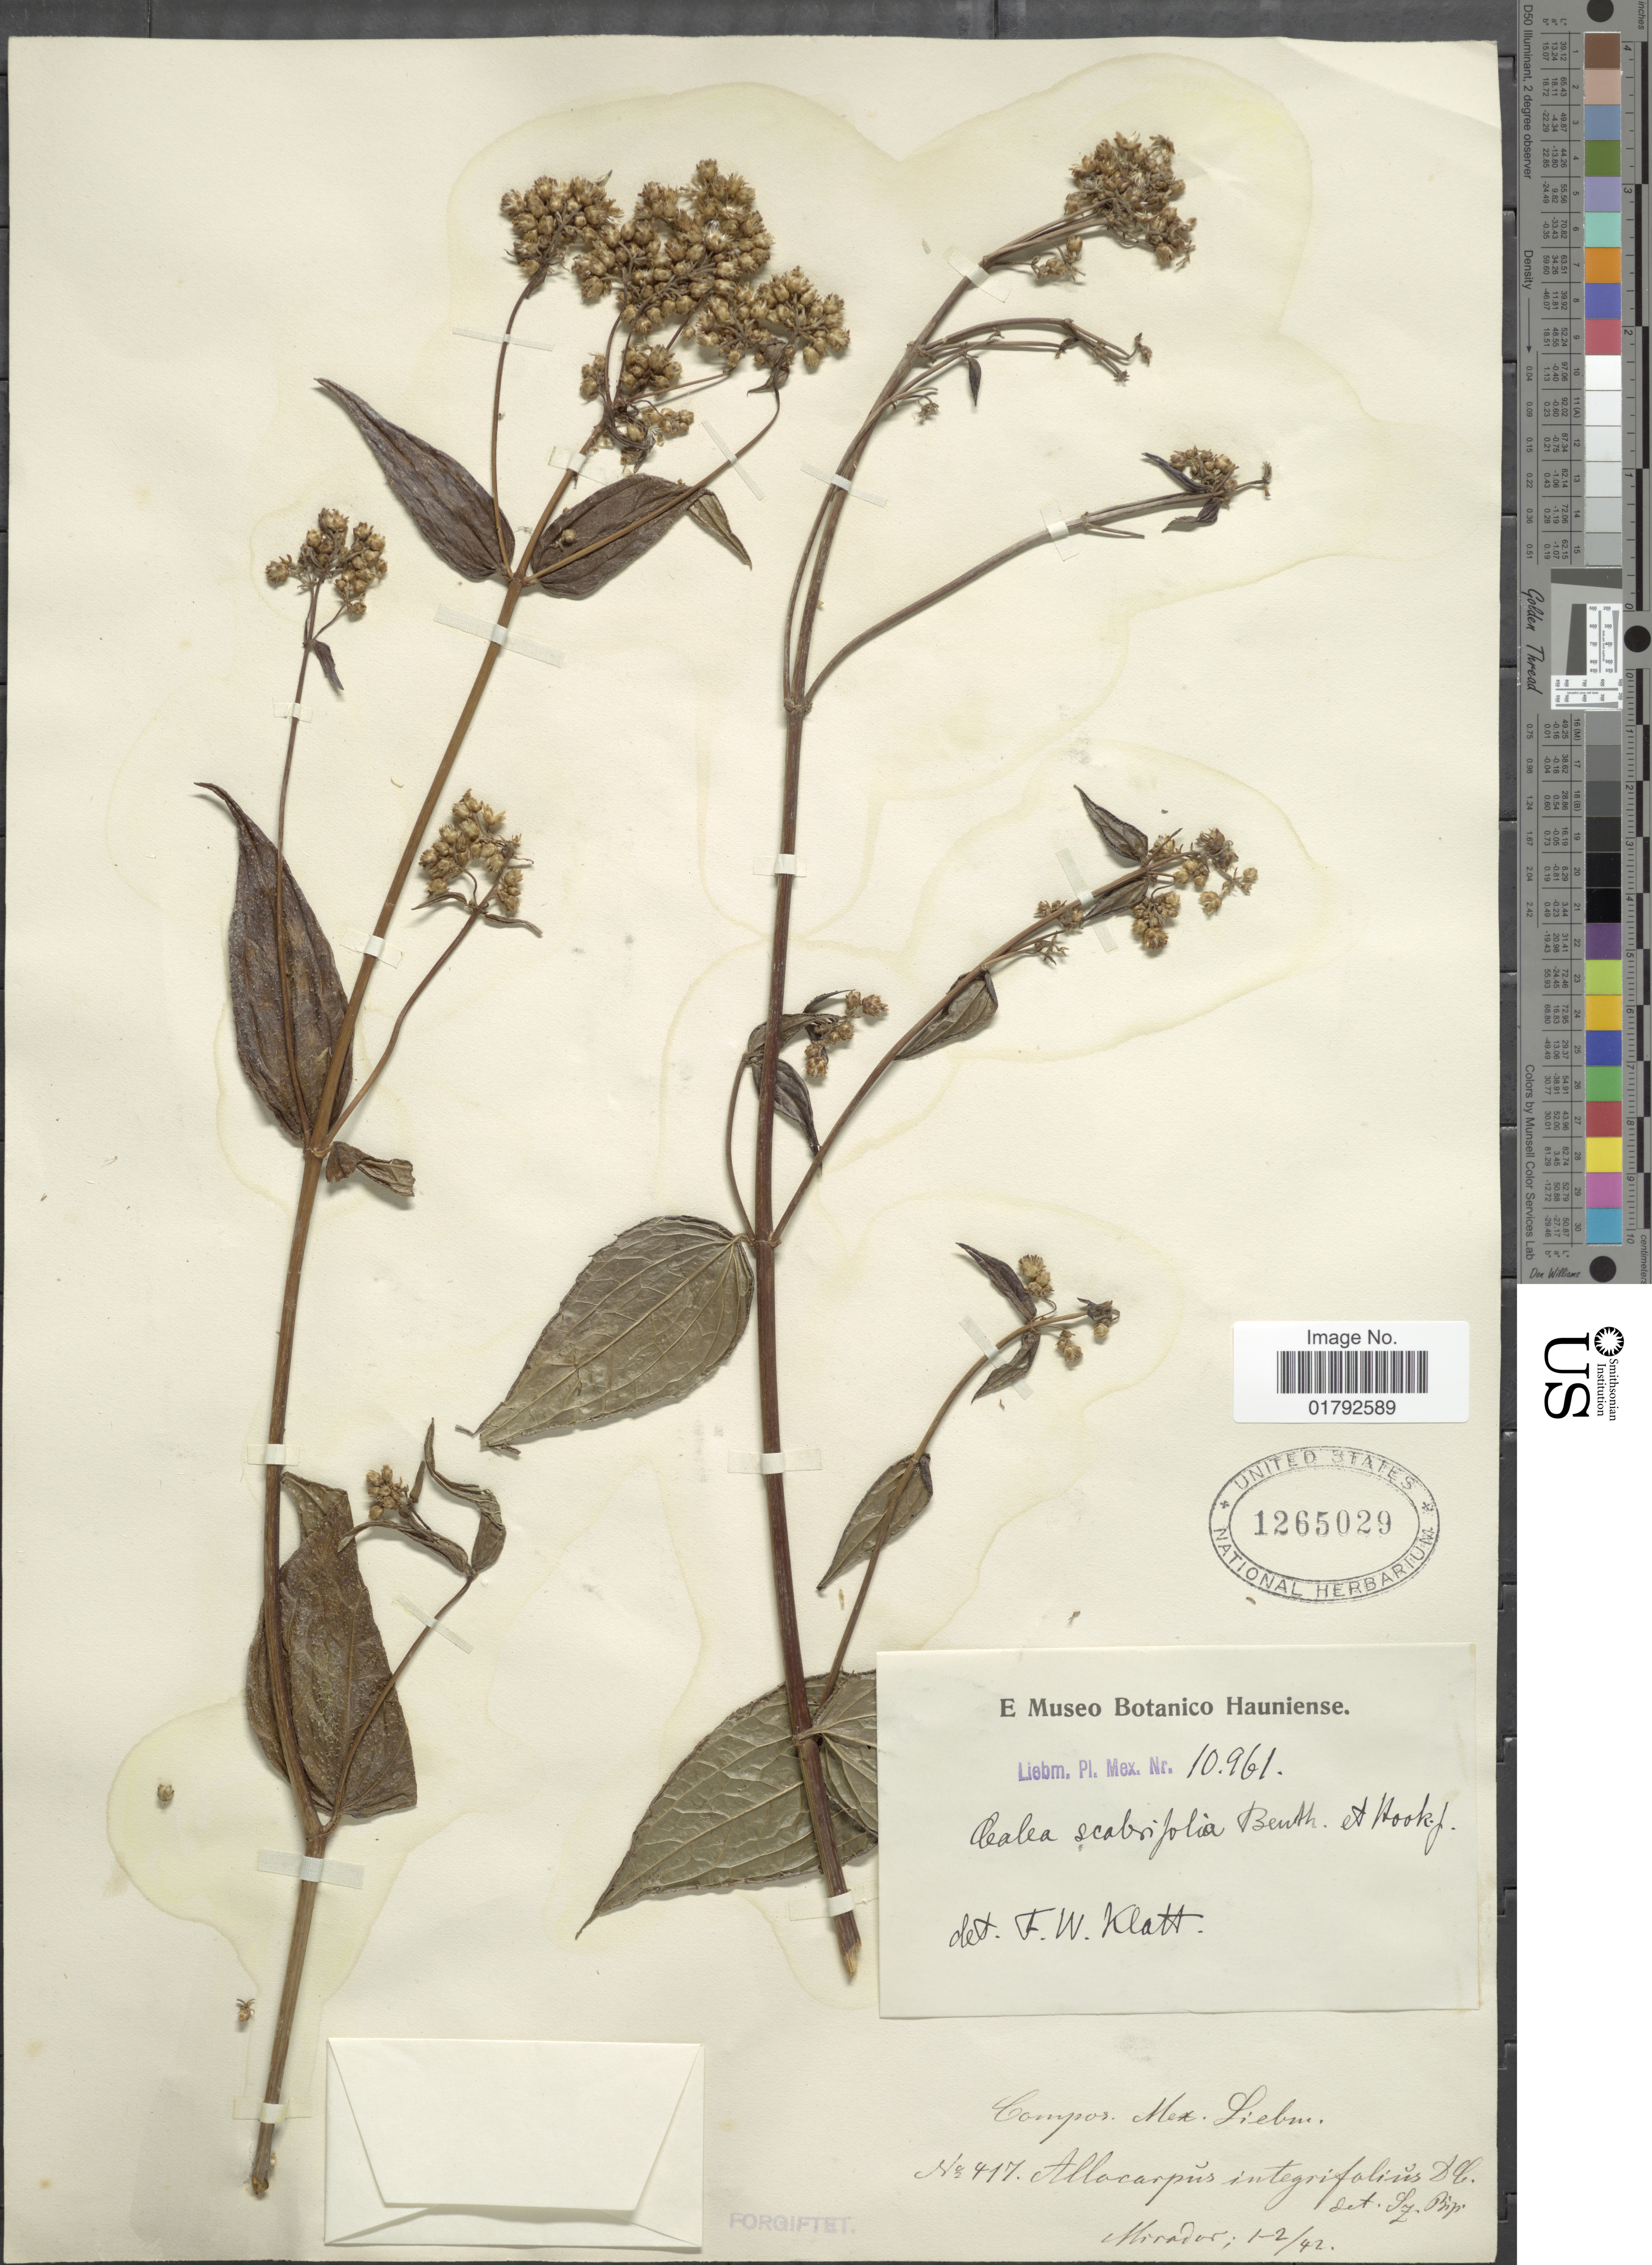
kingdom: Plantae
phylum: Tracheophyta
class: Magnoliopsida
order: Asterales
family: Asteraceae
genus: Alloispermum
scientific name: Alloispermum integrifolium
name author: (DC.) H. Rob.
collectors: Liebmann, --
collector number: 417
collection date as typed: Transcribed d/m/y: /2/42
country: Mexico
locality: Mirador.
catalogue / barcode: US 1265029